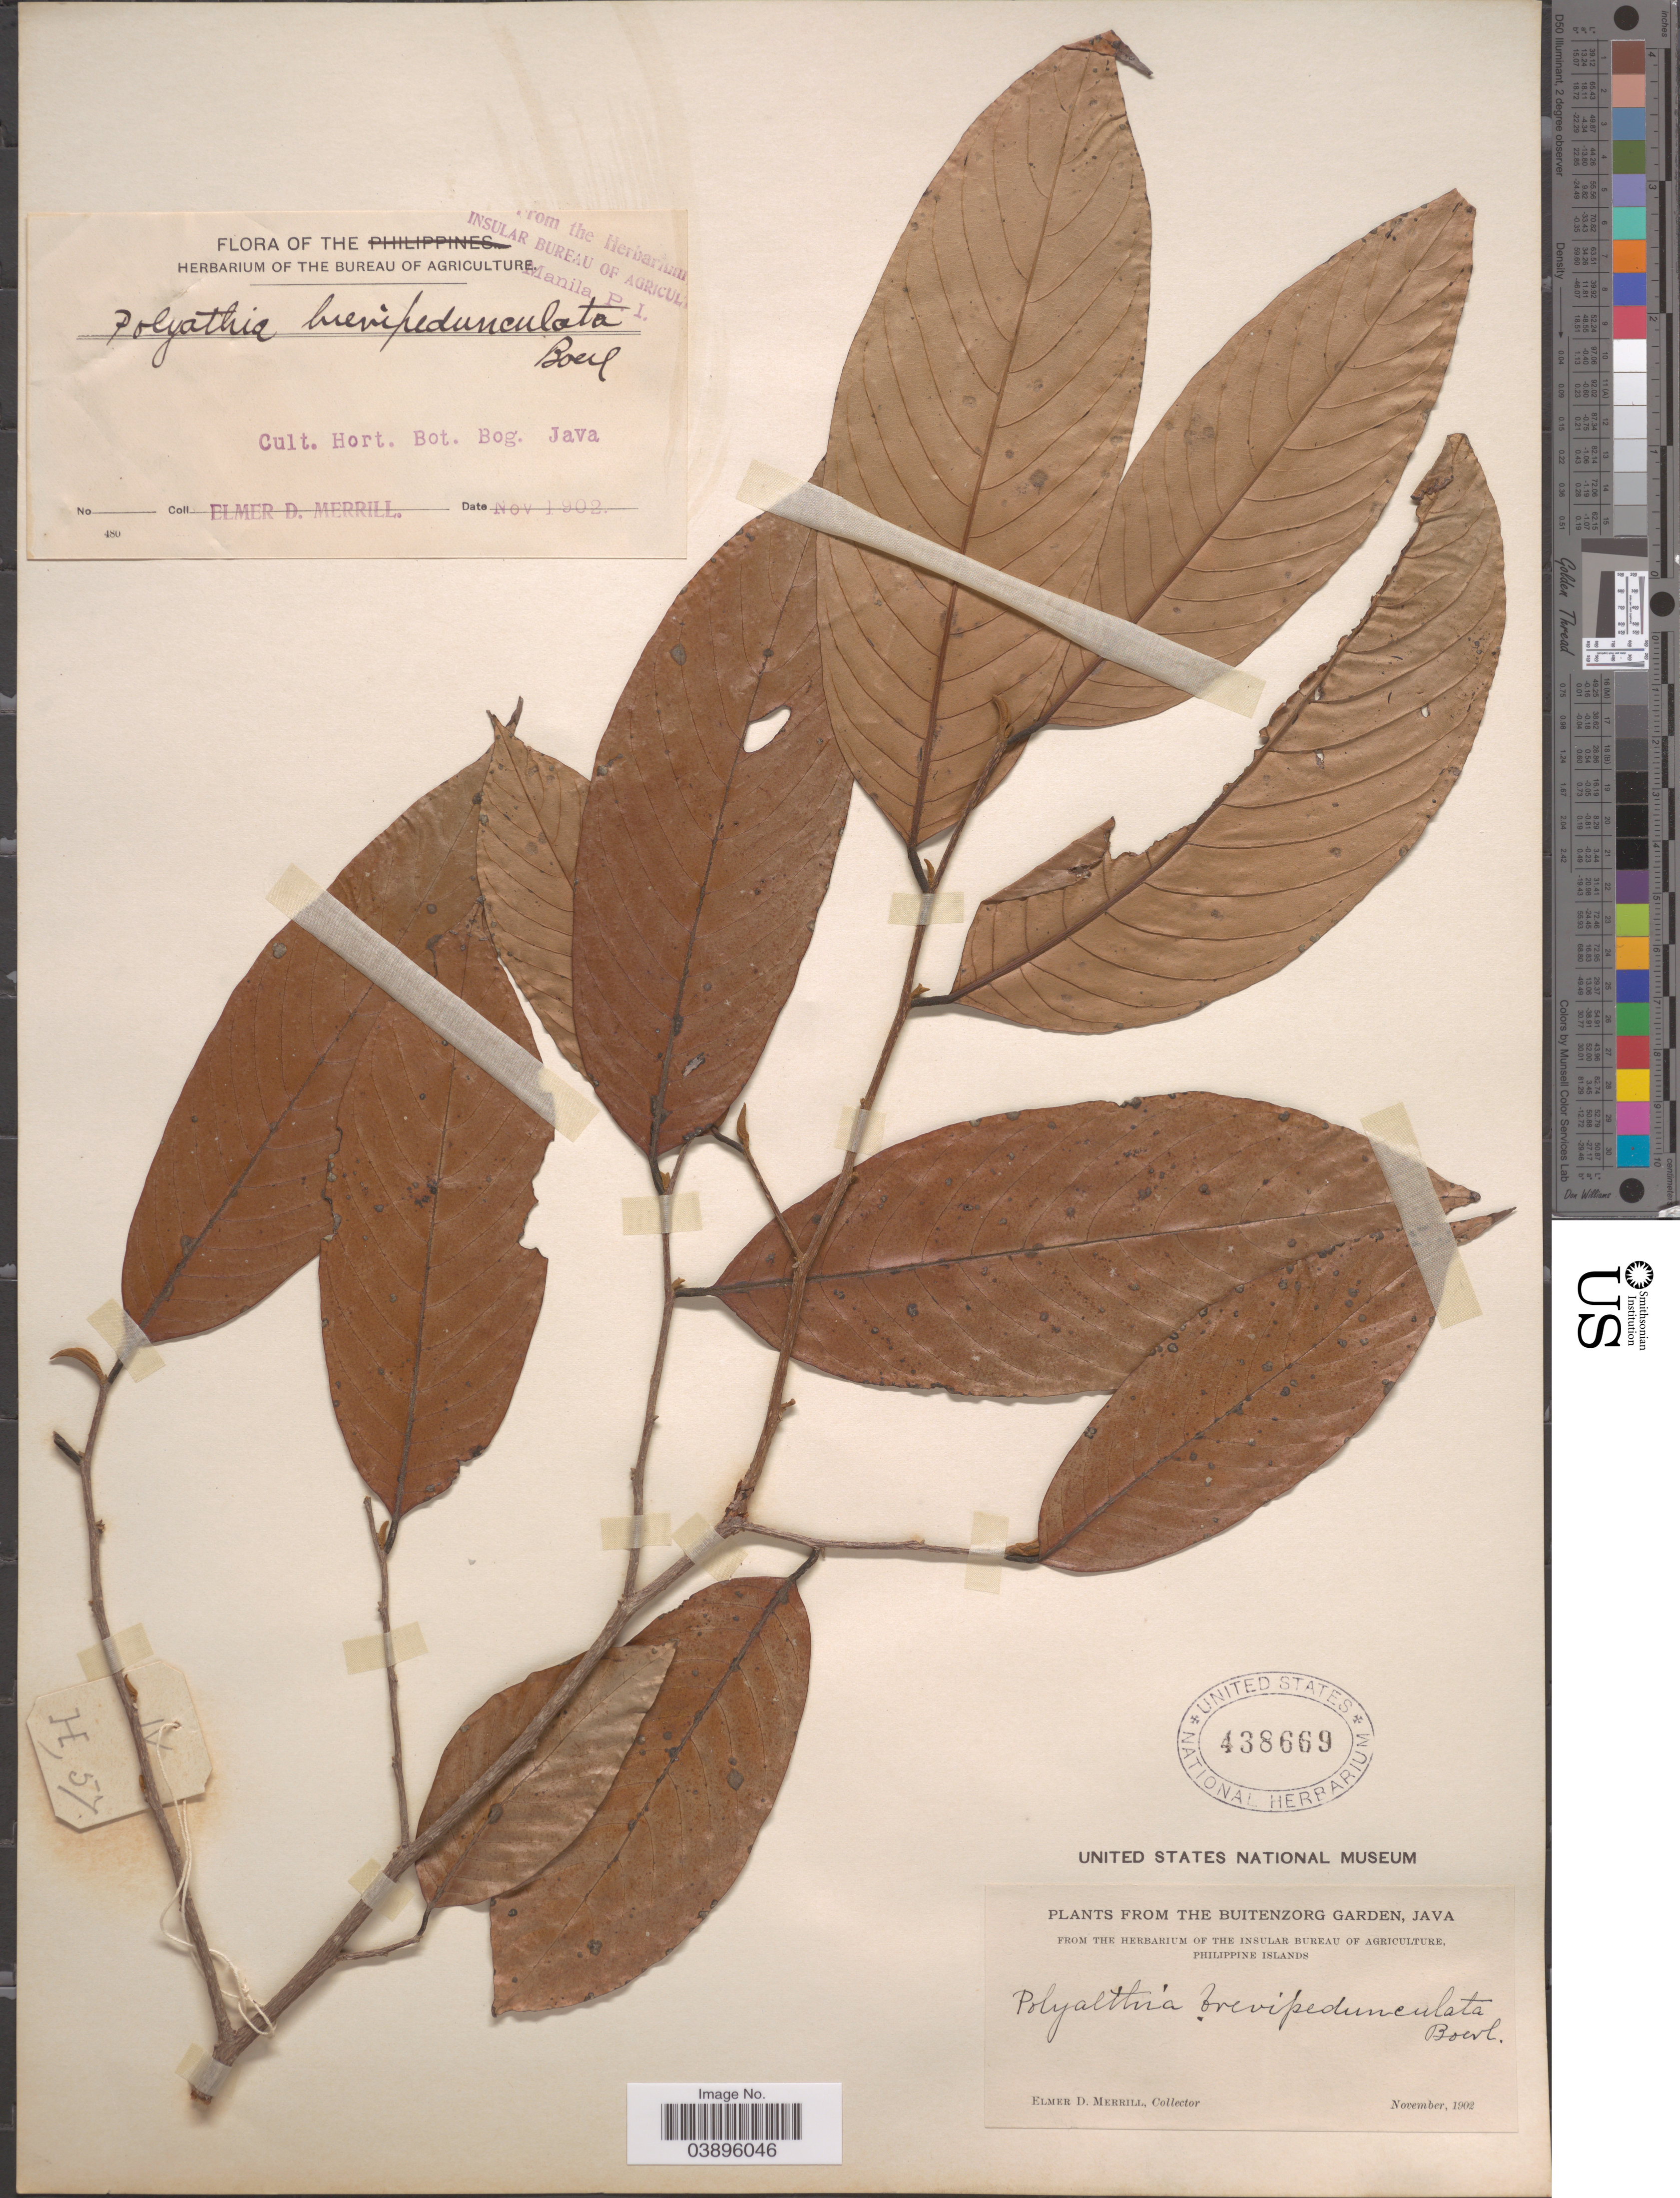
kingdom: Plantae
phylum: Tracheophyta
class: Magnoliopsida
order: Magnoliales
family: Annonaceae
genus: Monoon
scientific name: Monoon brevipedunculatum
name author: (Boerl.) B. Xue & R.M.K. Saunders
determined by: Wagner, W. L., (BOT), Smithsonian Institution - National Museum of Natural History (UNITED STATES)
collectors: E. D. Merrill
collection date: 1902-11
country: Indonesia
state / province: Java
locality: Hort. Bot. Bog. Java. The Buitenzorg Garden.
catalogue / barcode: US 438669